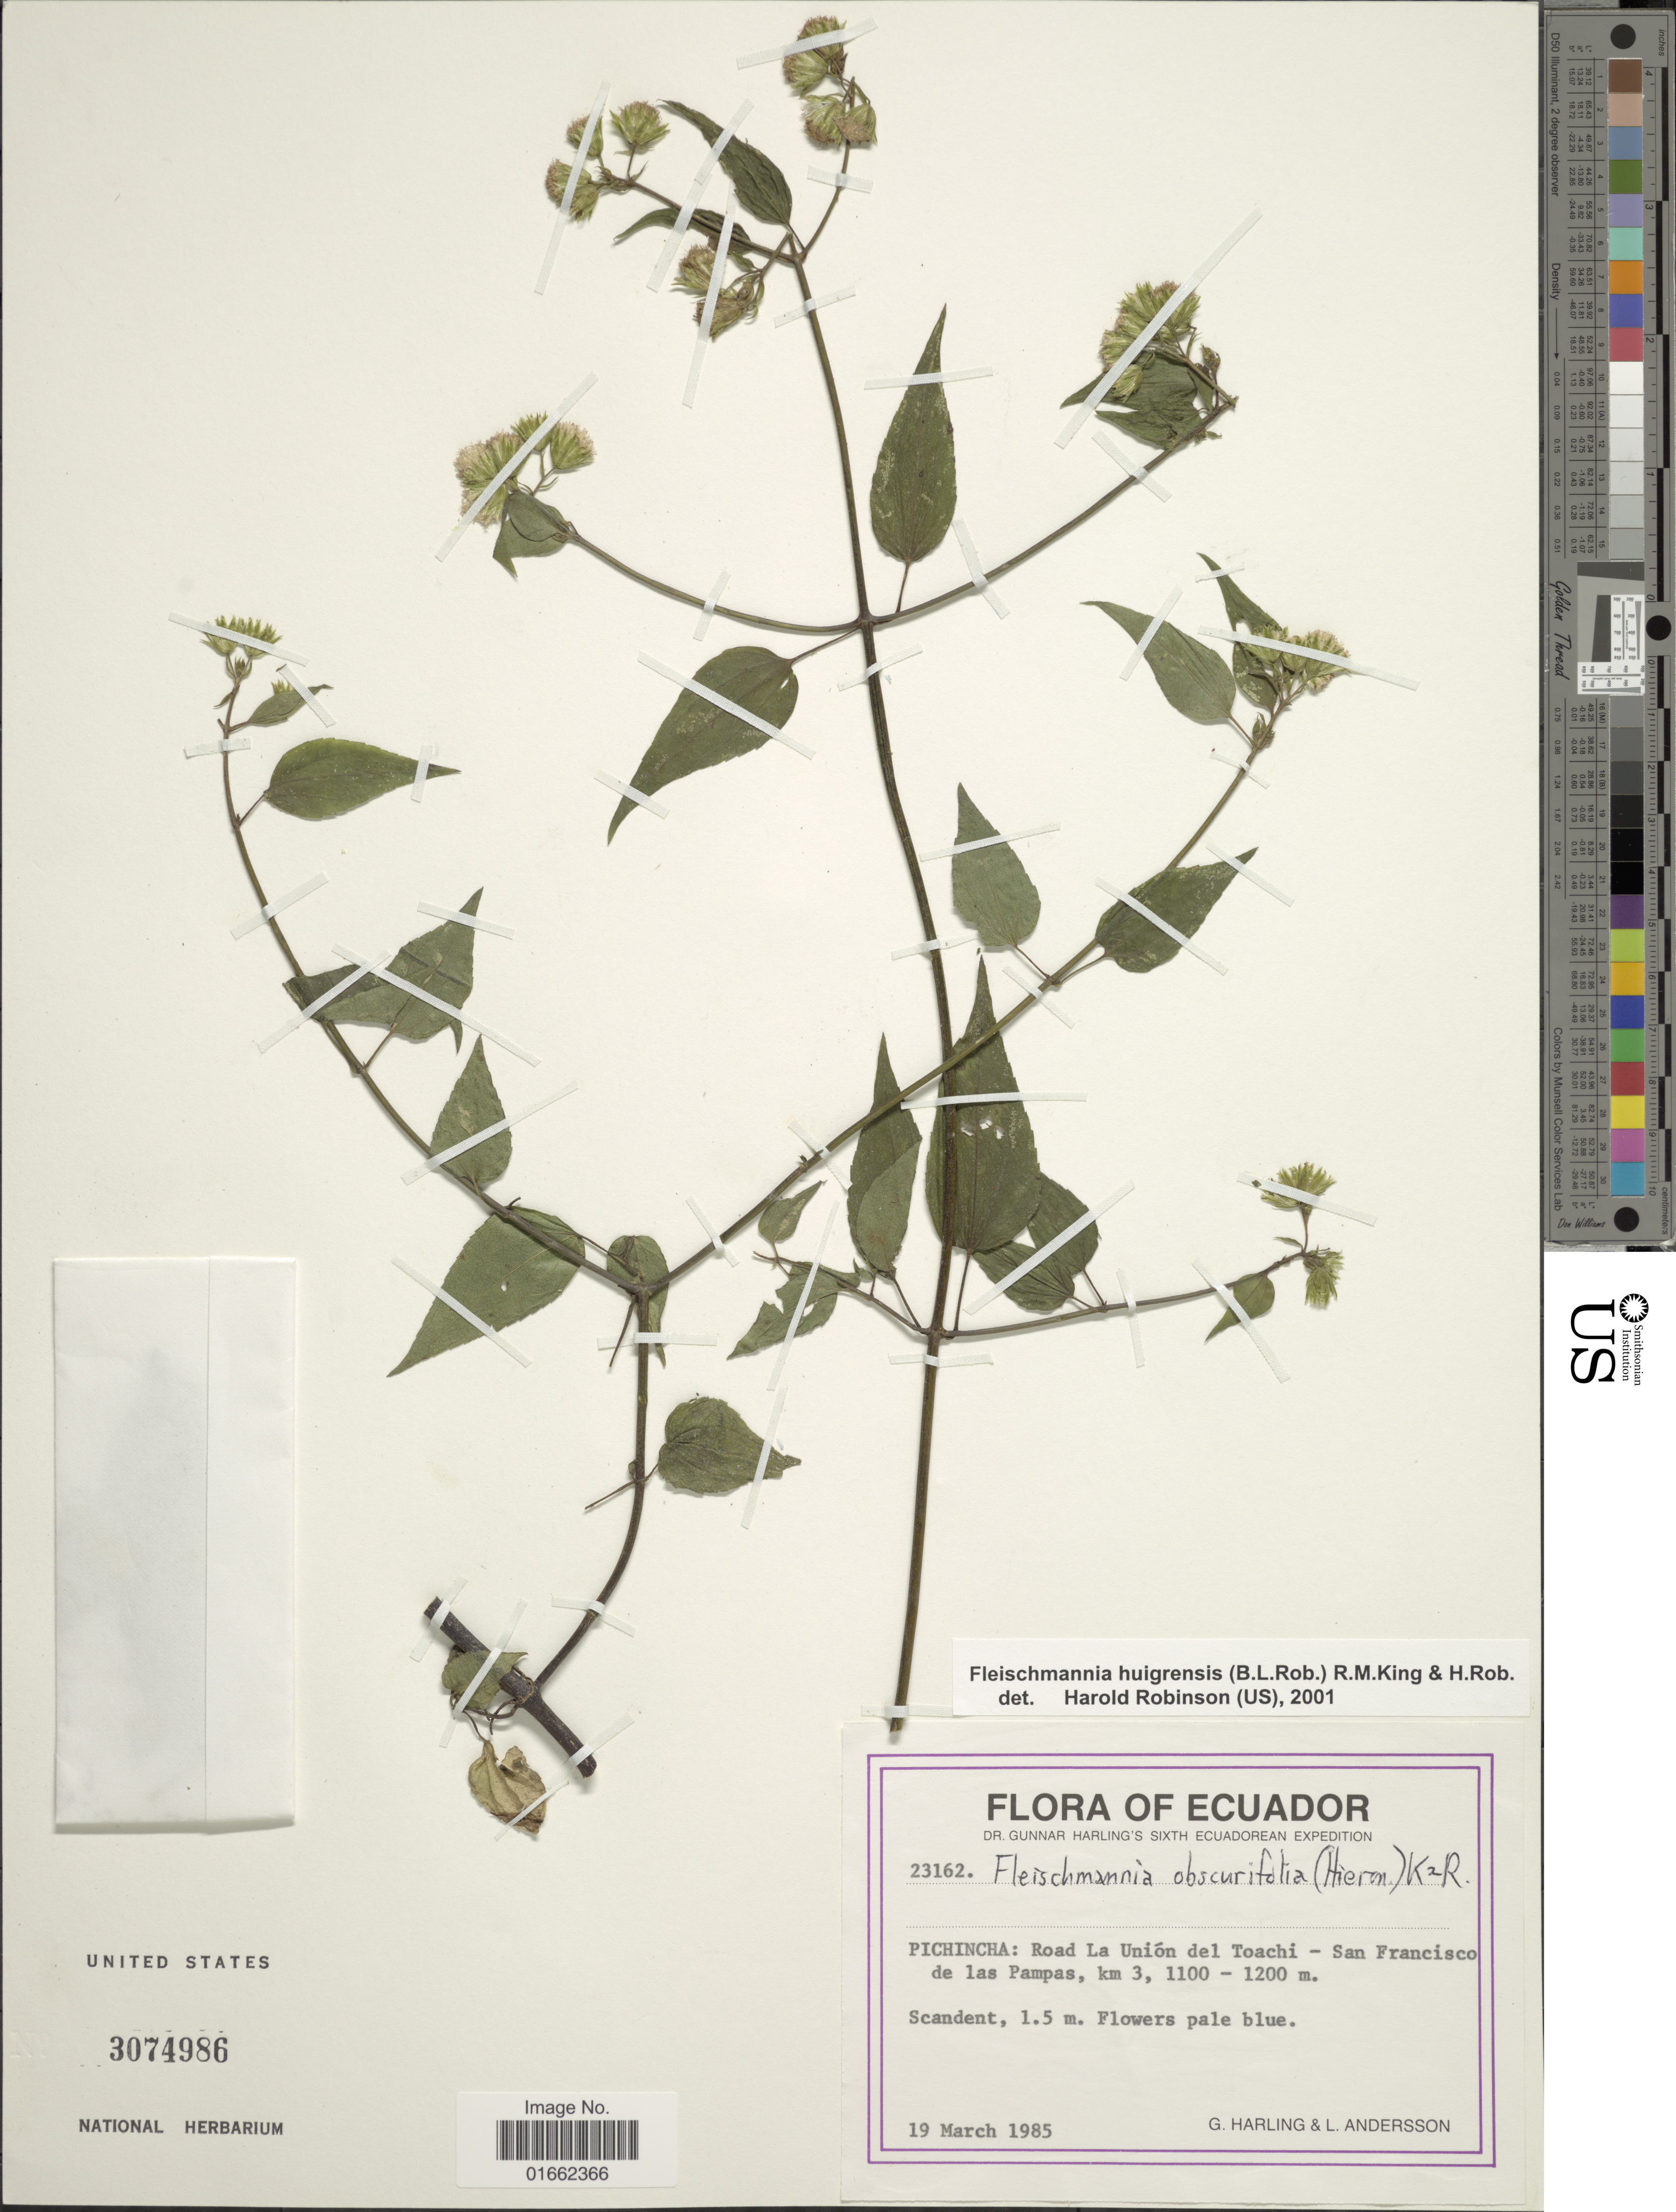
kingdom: Plantae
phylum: Tracheophyta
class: Magnoliopsida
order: Asterales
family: Asteraceae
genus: Fleischmannia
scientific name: Fleischmannia obscurifolia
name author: (Hieron.) R.M. King & H. Rob.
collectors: G. Harling & L. Andersson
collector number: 23162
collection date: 1985-03-19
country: Ecuador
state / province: Pichincha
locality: Pichincha: Road La Unión del Toachi - San Francisco de las Pampas, km 3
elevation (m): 1100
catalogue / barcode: US 3074986